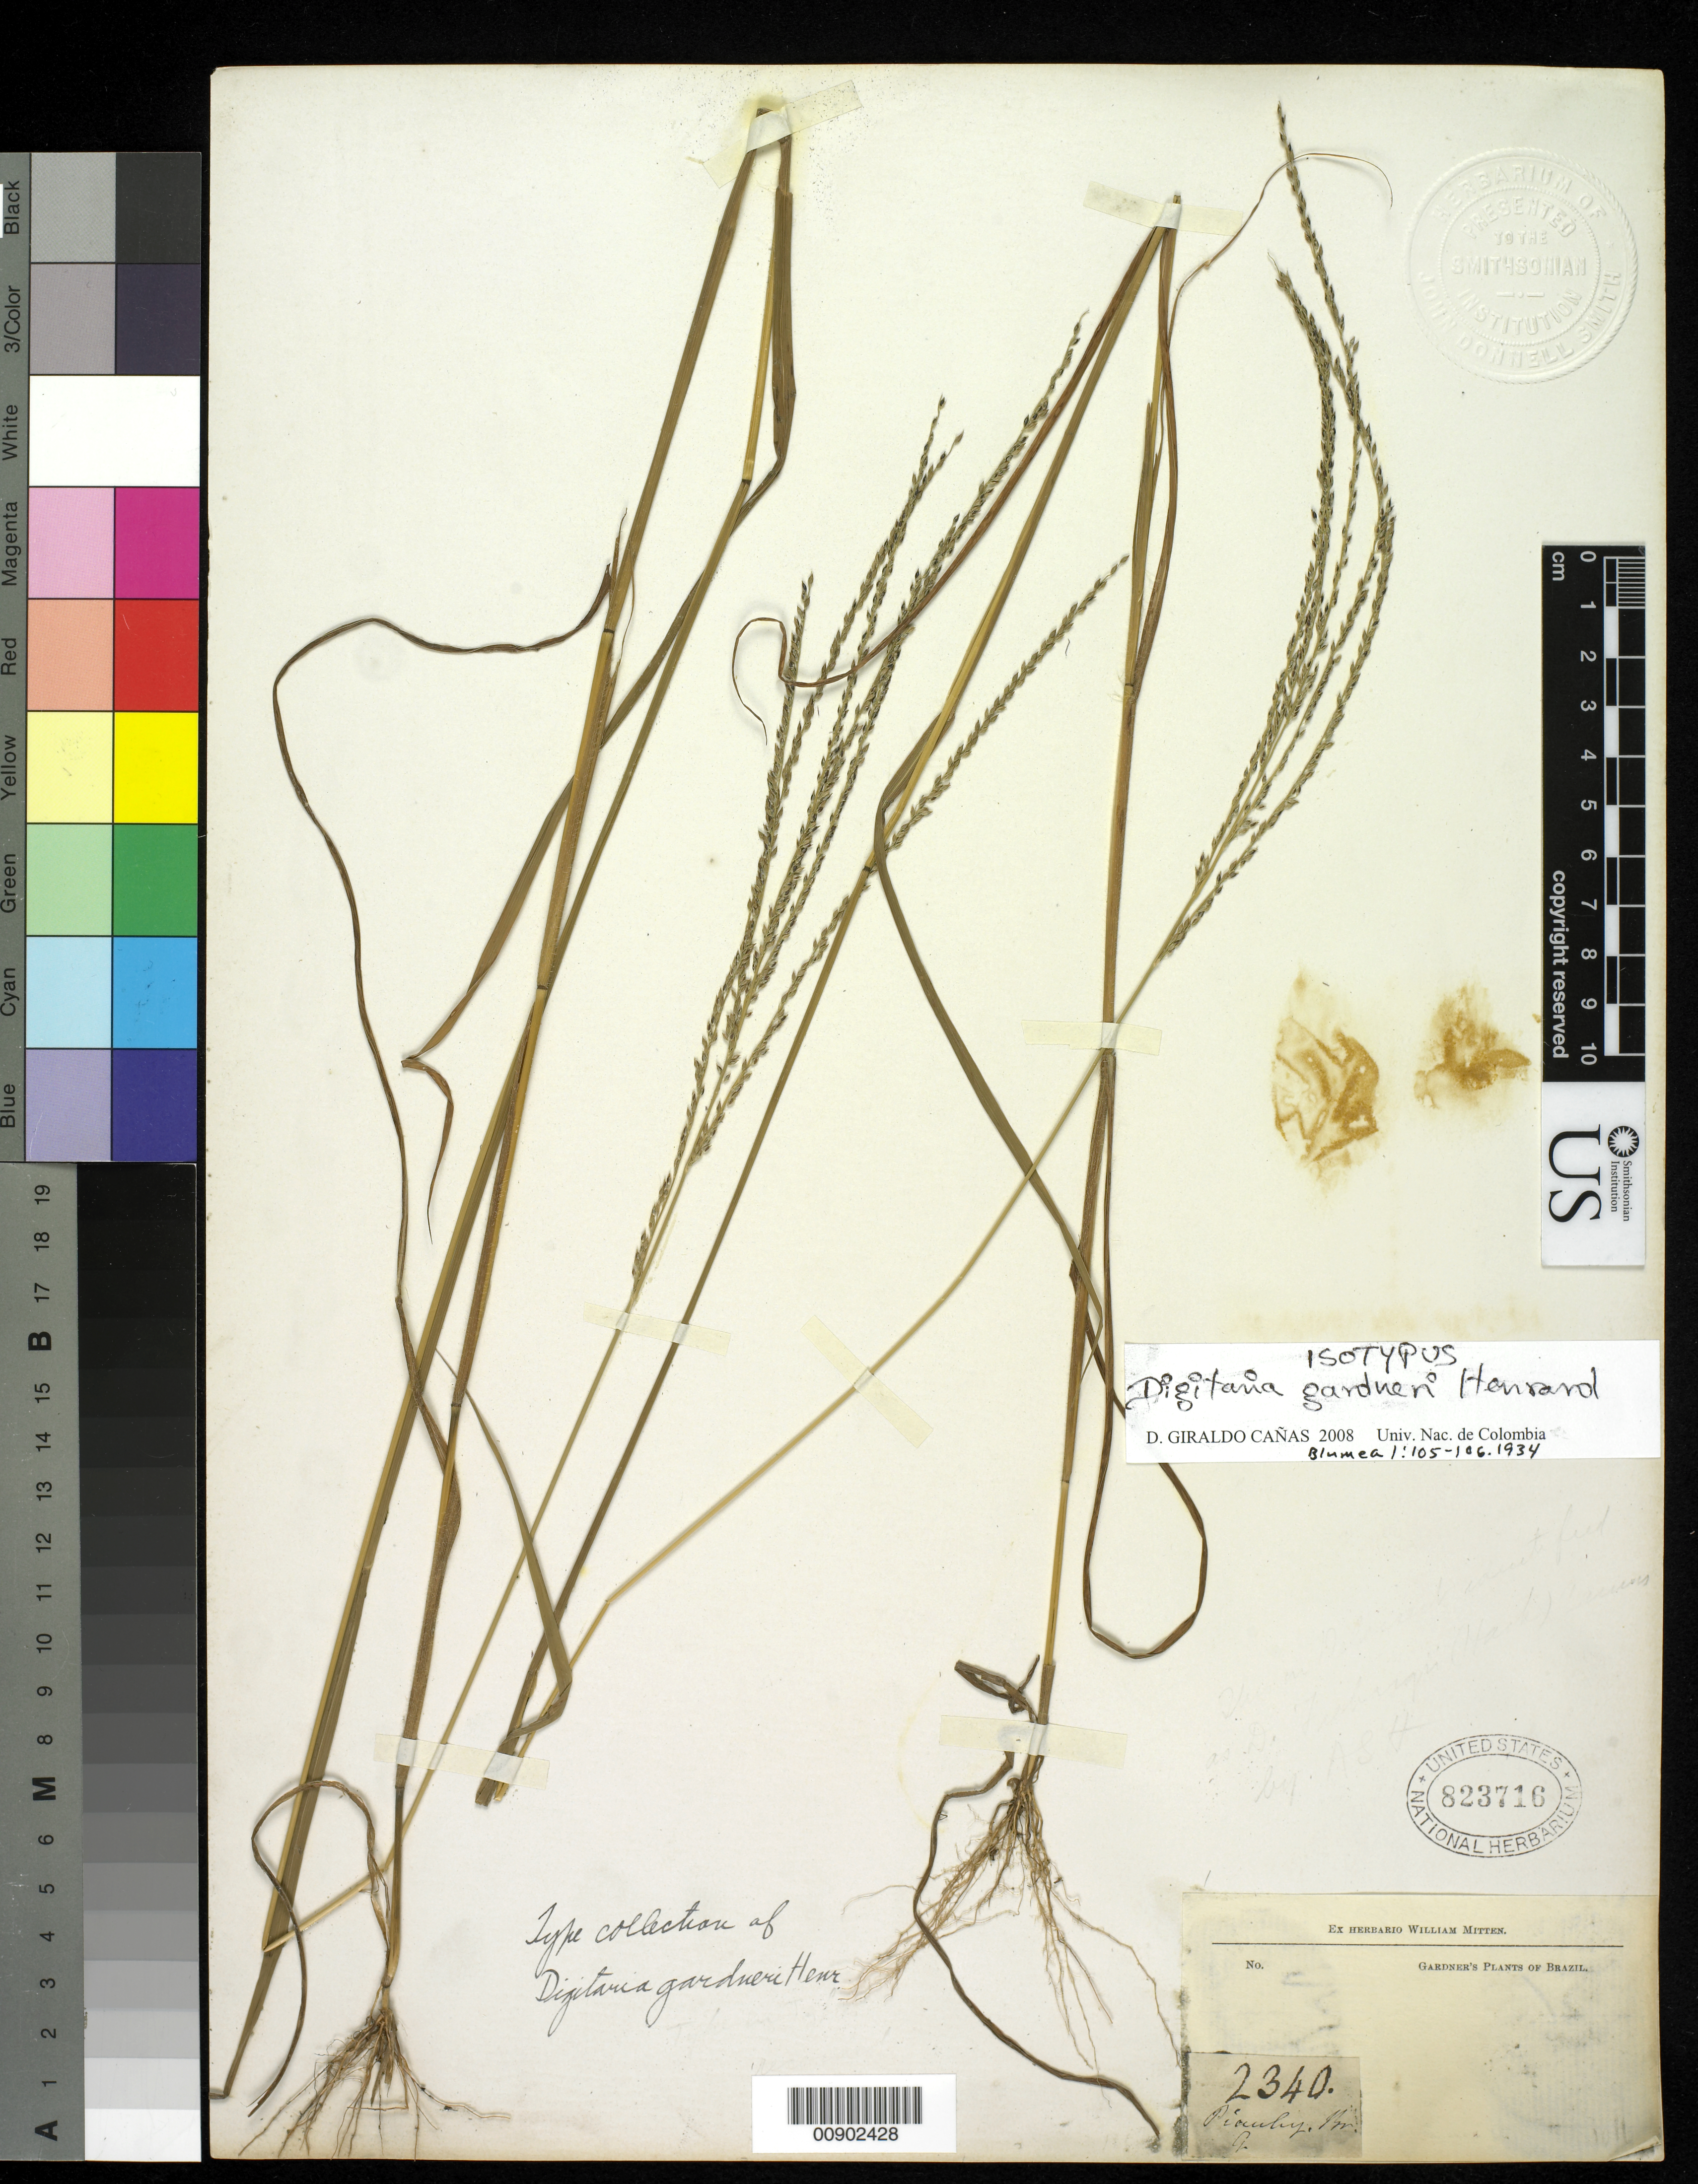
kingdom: Plantae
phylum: Tracheophyta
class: Liliopsida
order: Poales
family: Poaceae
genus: Digitaria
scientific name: Digitaria gardneri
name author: Henr.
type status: Isotype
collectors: G. Gardner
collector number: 2340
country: Brazil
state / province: Piauí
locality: Piauhy.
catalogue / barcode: US 823716